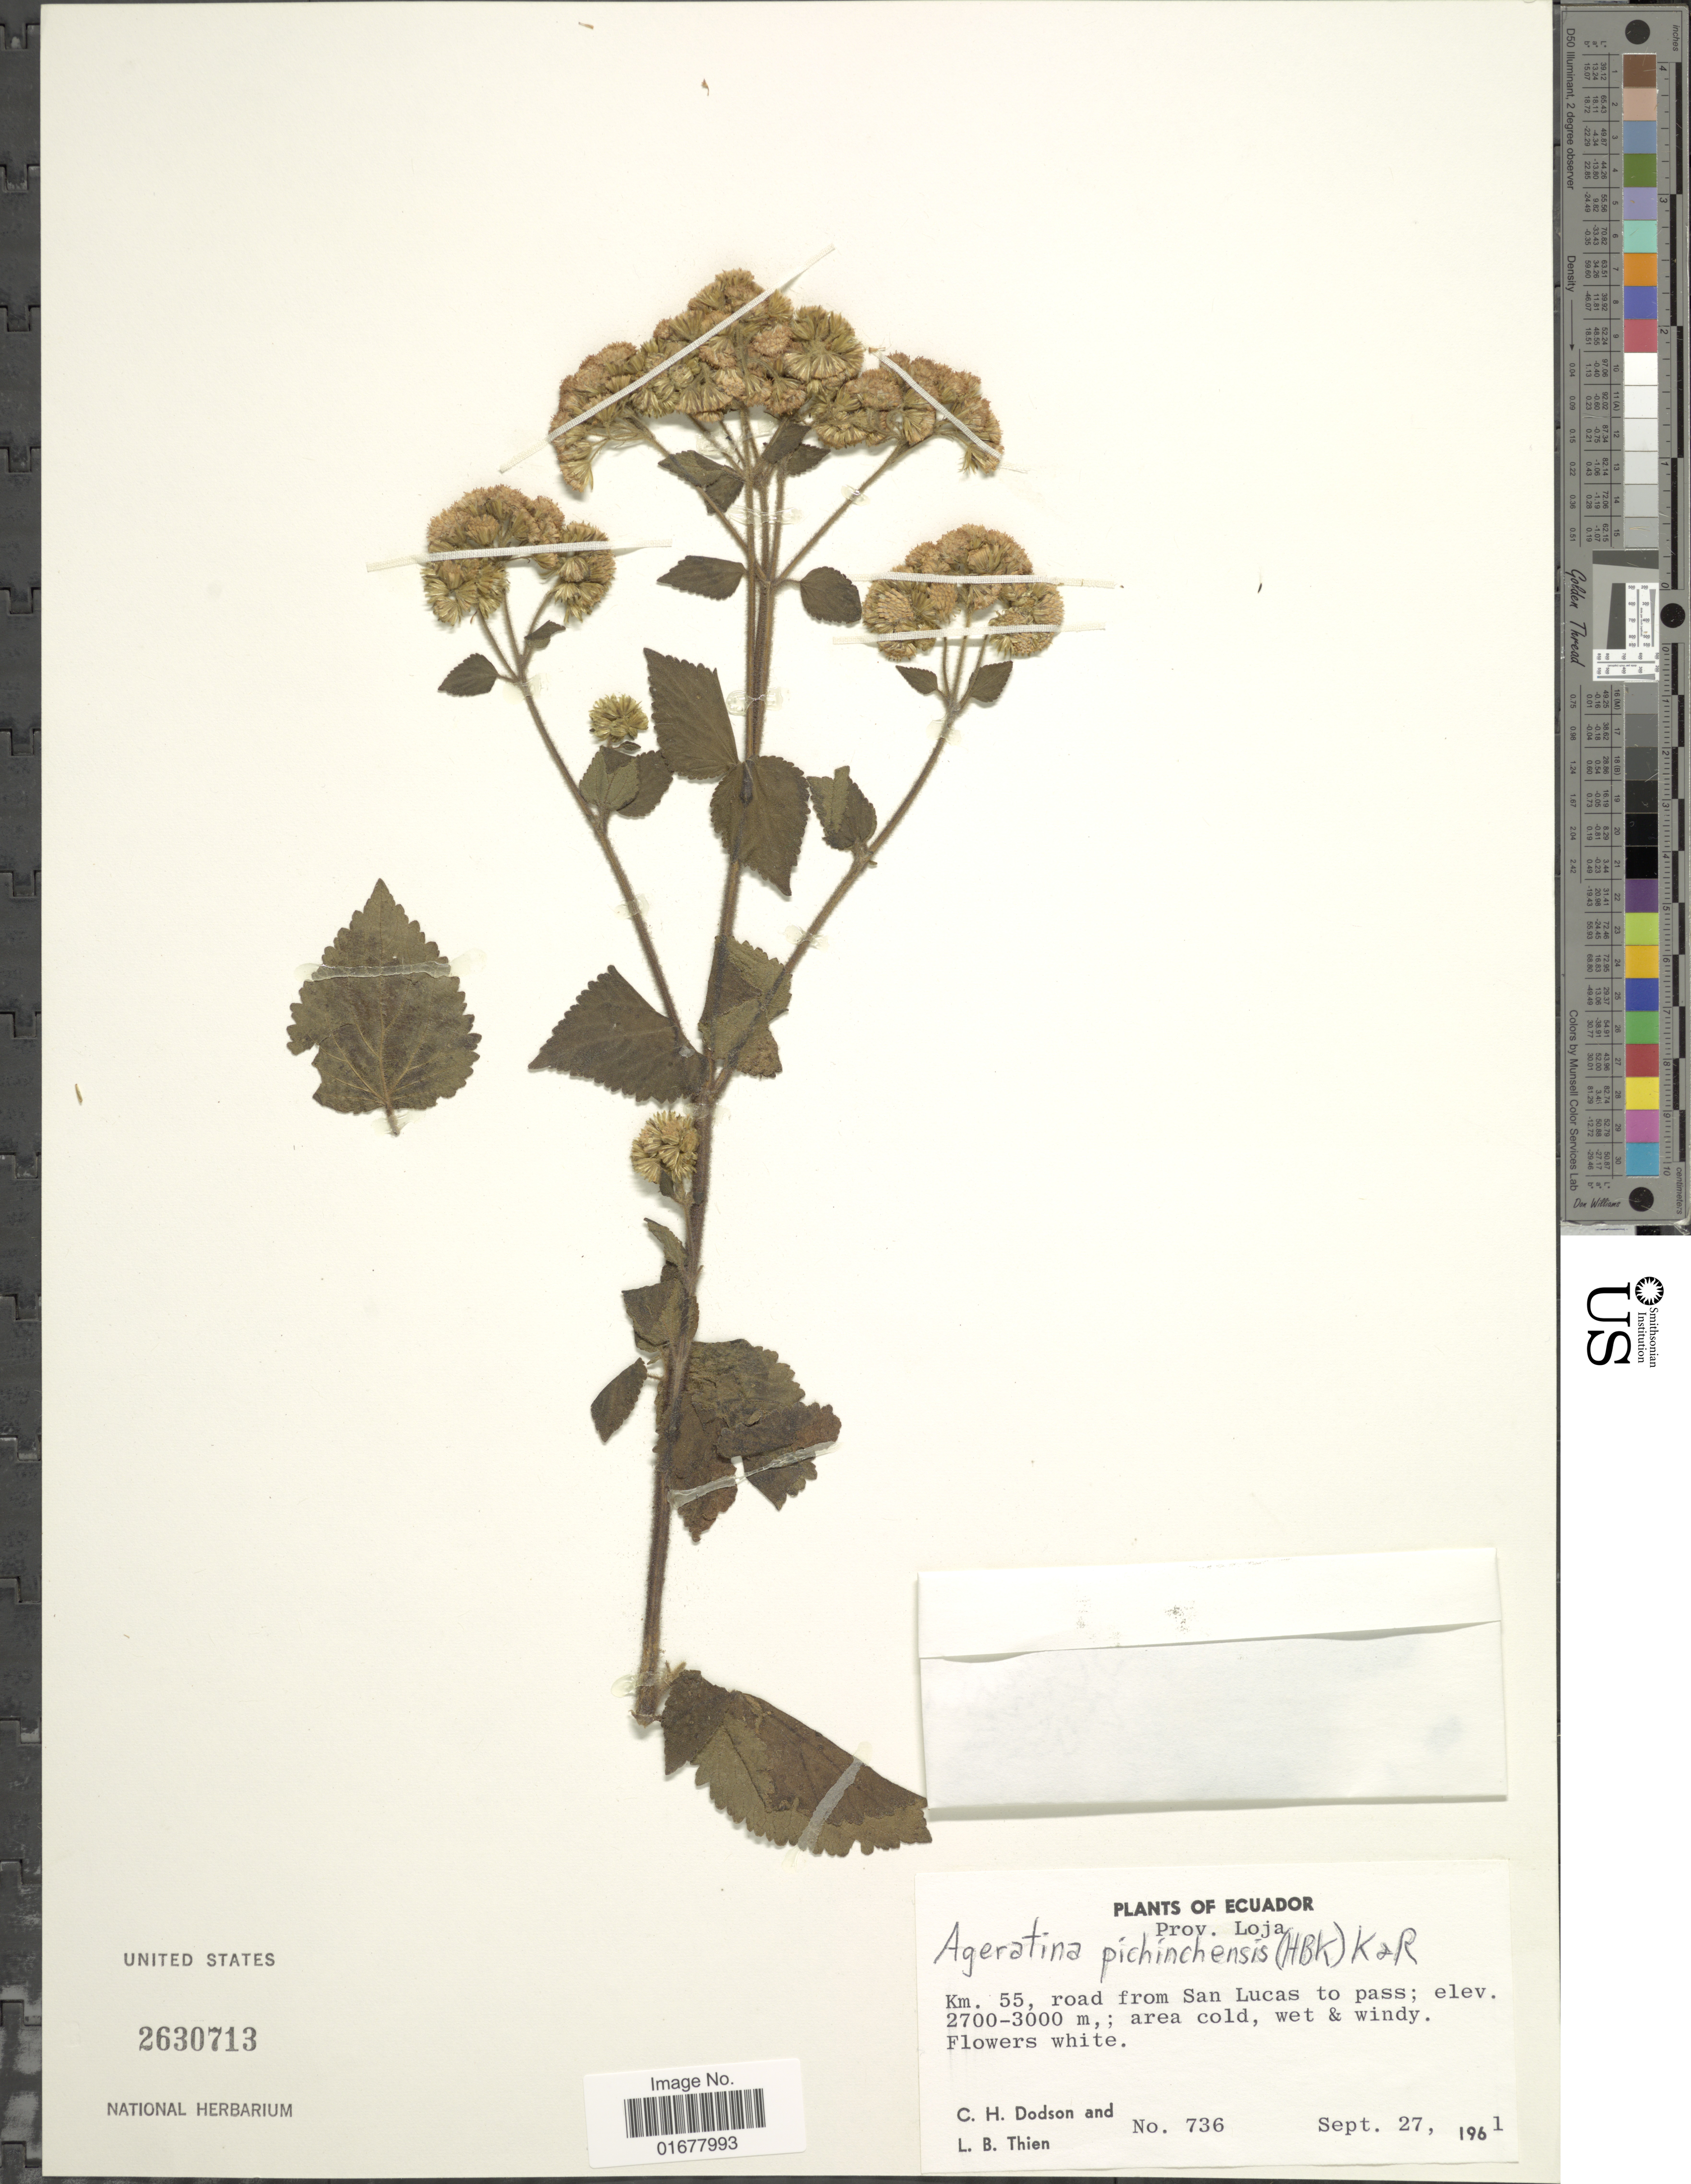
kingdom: Plantae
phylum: Tracheophyta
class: Magnoliopsida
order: Asterales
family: Asteraceae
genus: Ageratina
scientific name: Ageratina pichinchensis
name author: (Kunth) R.M. King & H. Rob.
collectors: C. H. Dodson & L. Thien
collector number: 736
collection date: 1961-09-27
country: Ecuador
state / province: Loja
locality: Prov. Loja, Km. 55 road from San Lucas to pass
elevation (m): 2700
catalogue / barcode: US 2630713